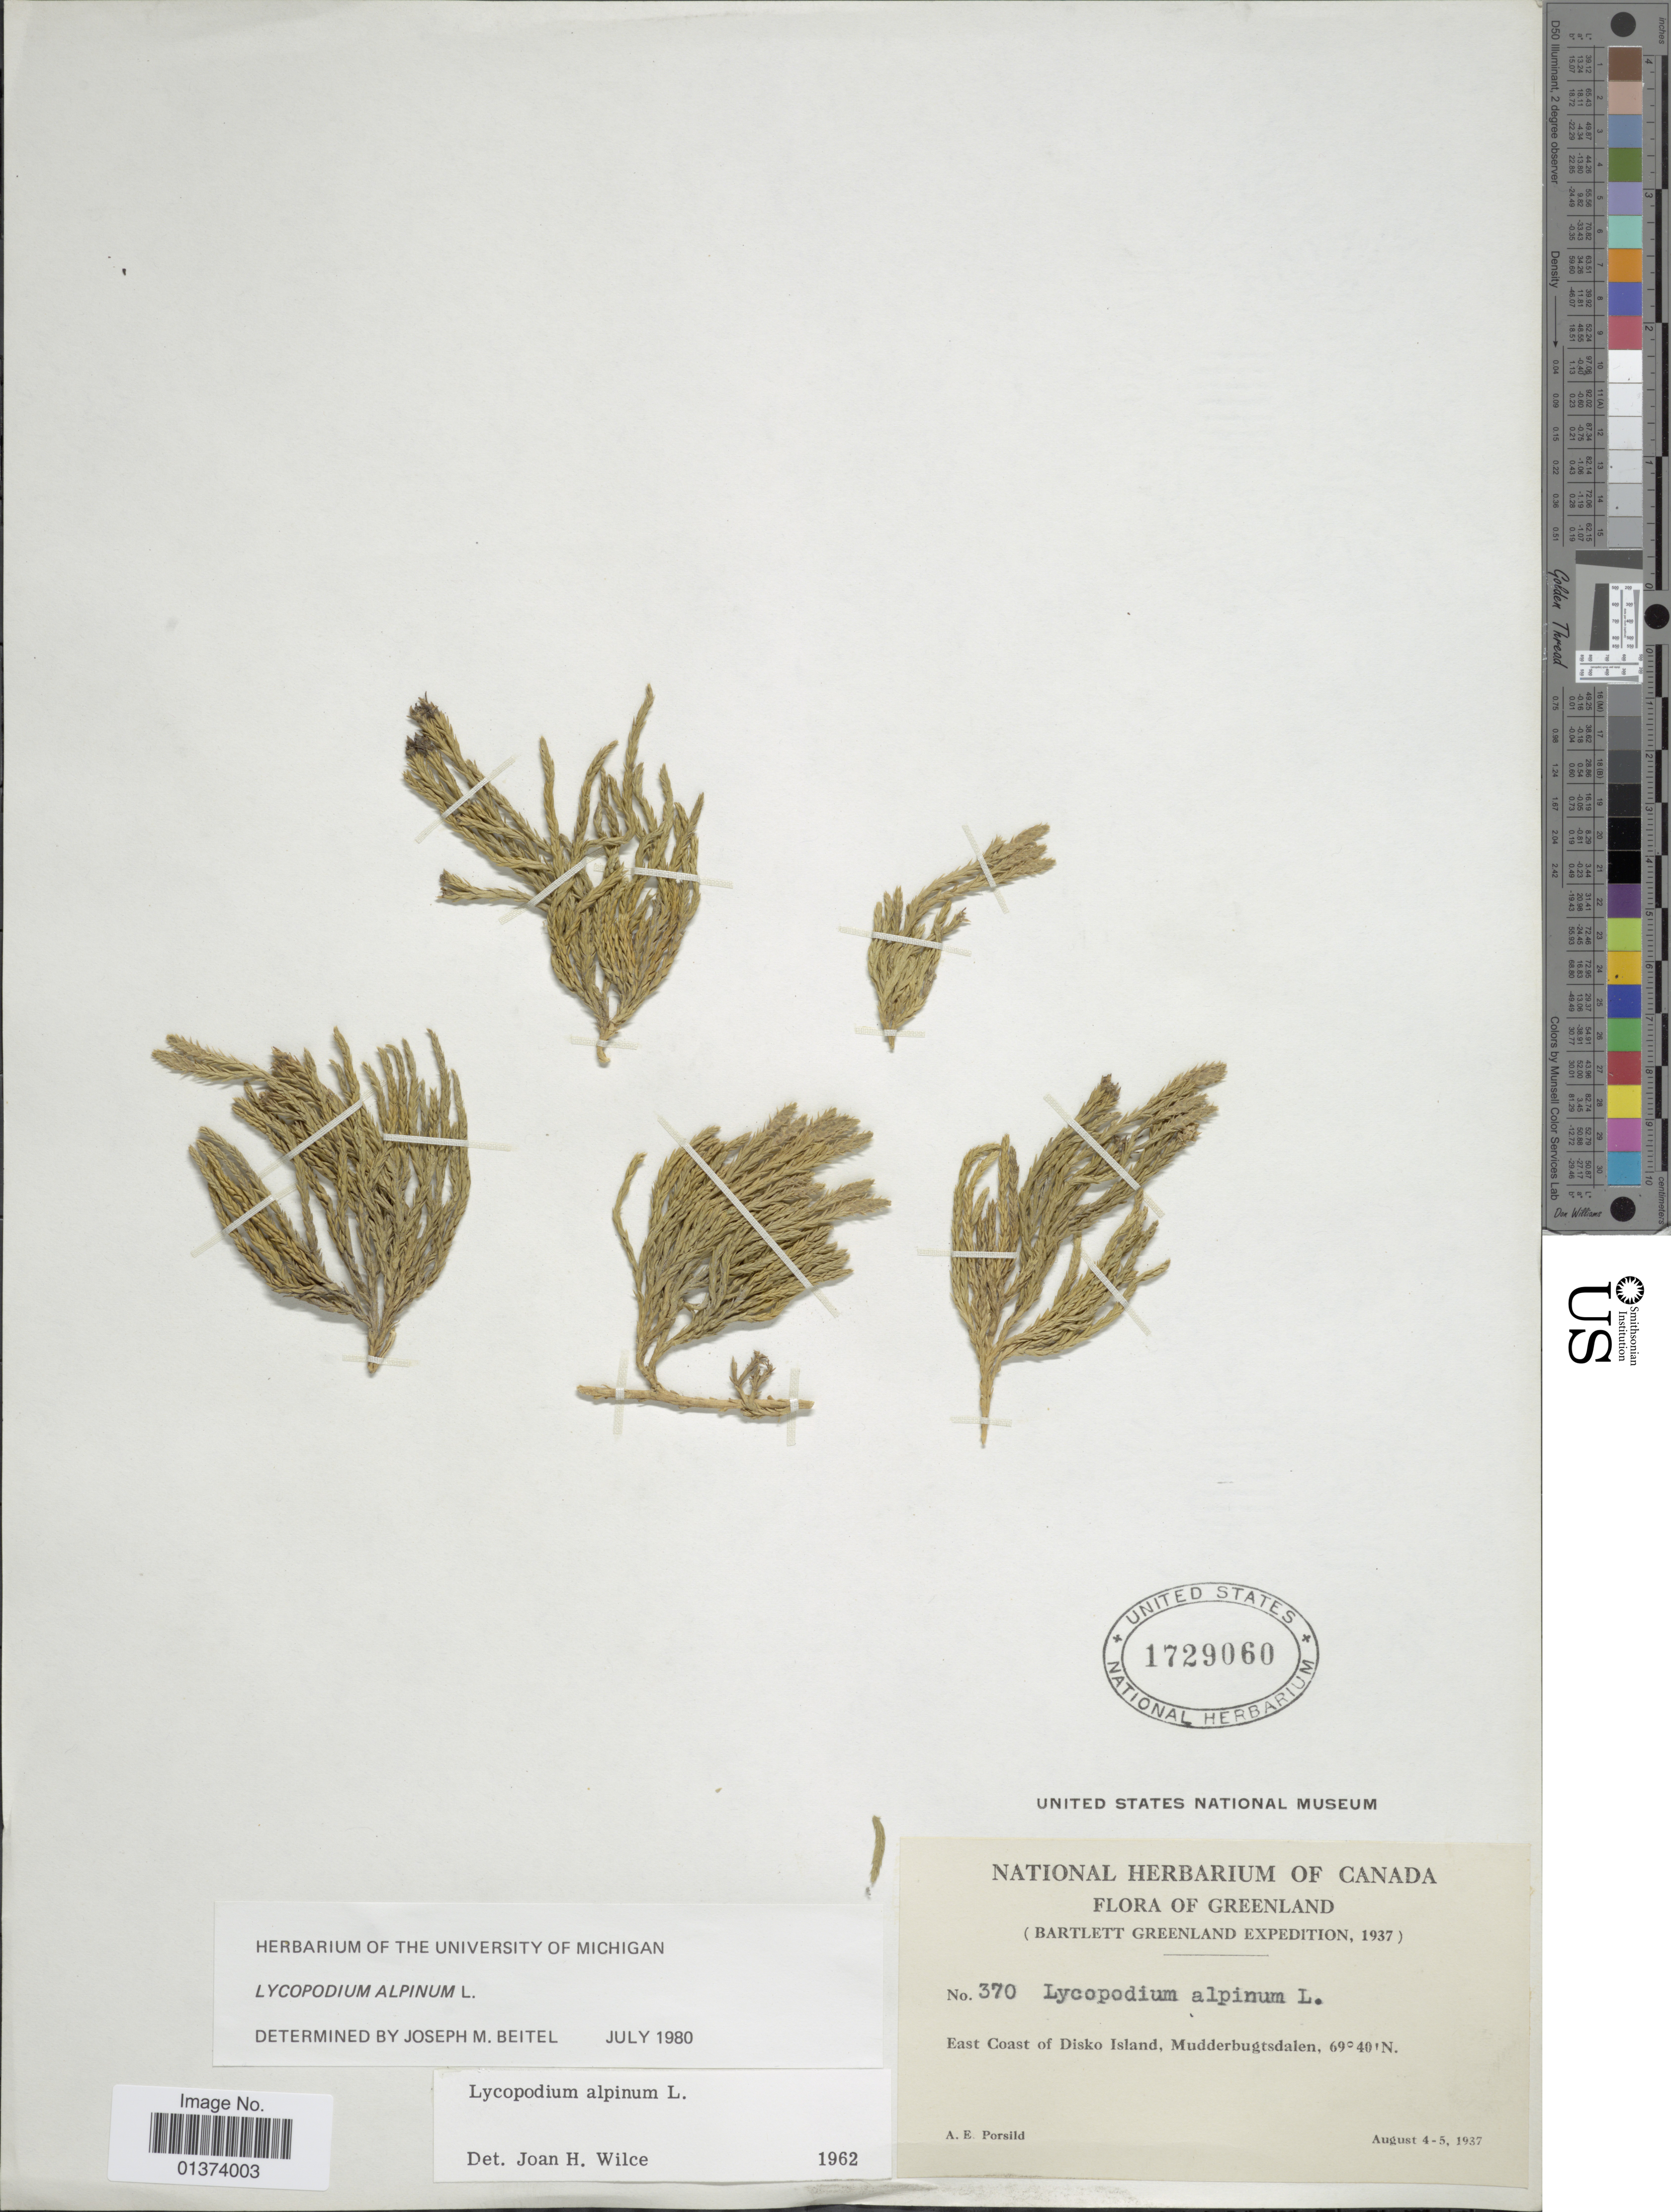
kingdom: Plantae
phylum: Tracheophyta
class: Lycopodiopsida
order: Lycopodiales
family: Lycopodiaceae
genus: Diphasiastrum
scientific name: Diphasiastrum alpinum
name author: (L.) Holub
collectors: A. E. Porsild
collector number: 370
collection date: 1937-08-04/1937-08-05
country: Greenland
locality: East Coast of Disko Island, Mudderbugtsdalen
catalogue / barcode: US 1729060